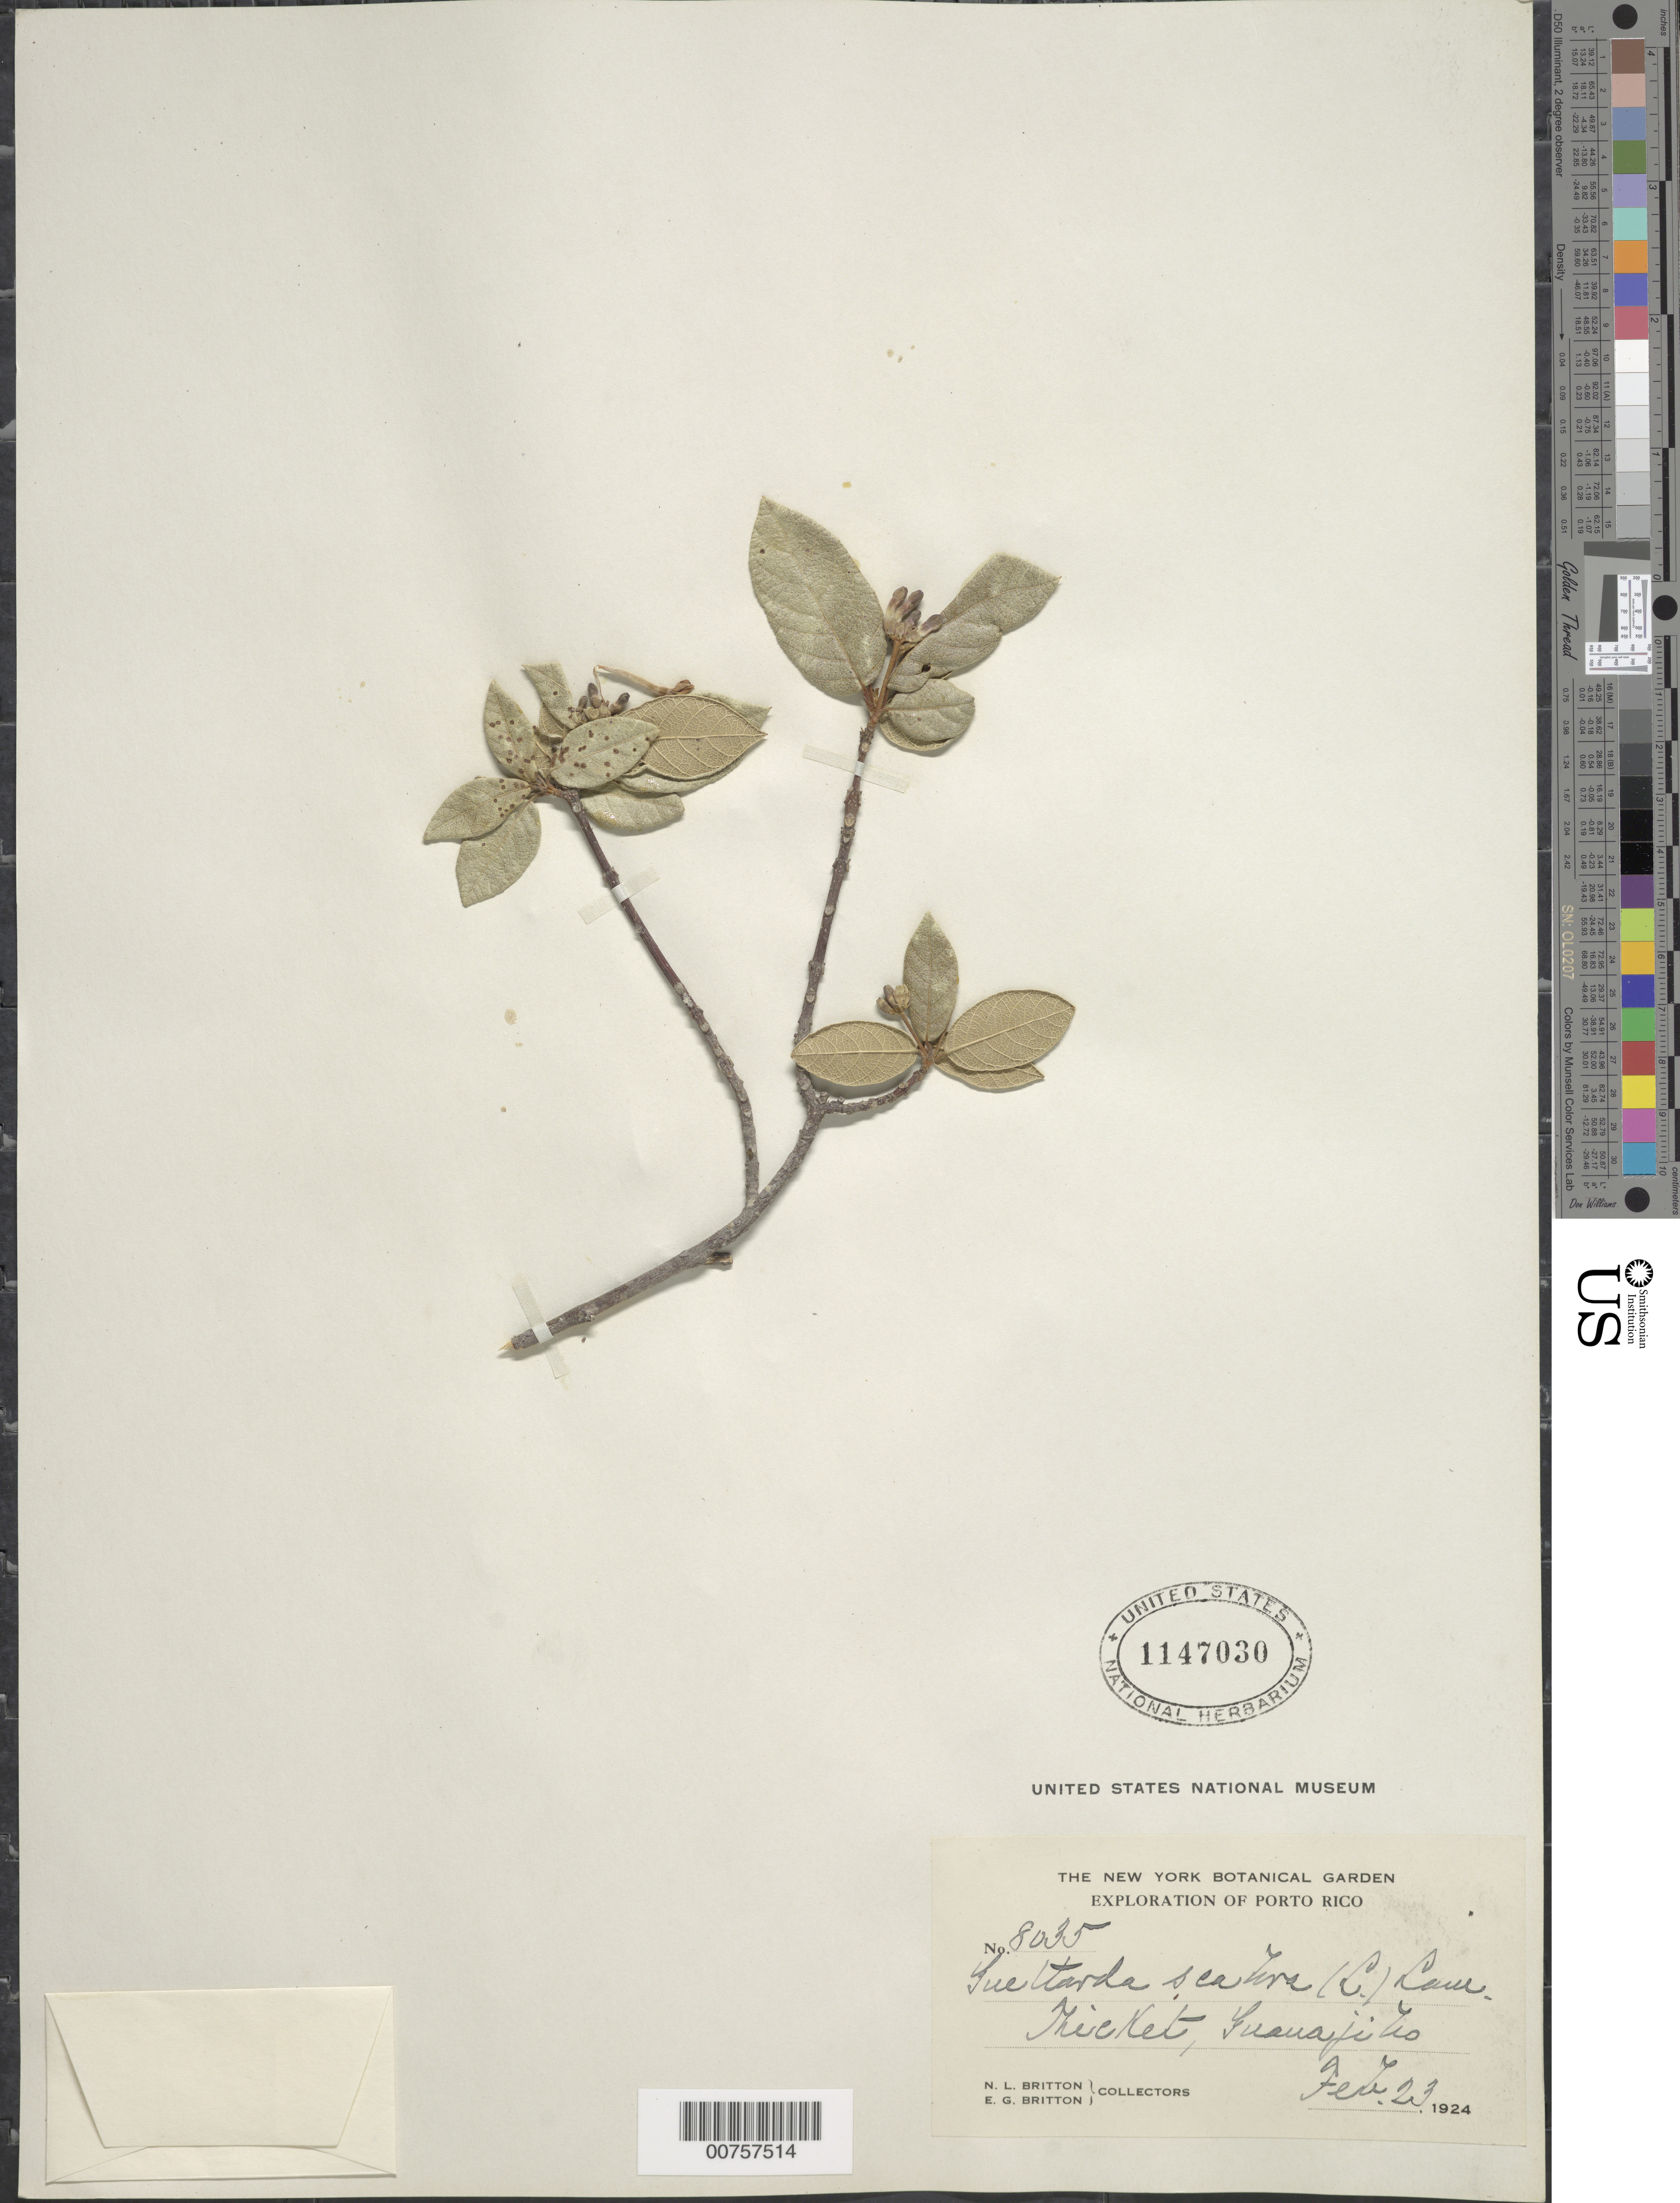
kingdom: Plantae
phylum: Tracheophyta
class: Magnoliopsida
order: Gentianales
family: Rubiaceae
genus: Guettarda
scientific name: Guettarda scabra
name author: (L.) Vent.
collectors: N. Britton & E. G. Britton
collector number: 8035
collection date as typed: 23 Feb 1924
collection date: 1924-02-23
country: Puerto Rico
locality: Guanajibo.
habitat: Thicket.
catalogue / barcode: US 1147030